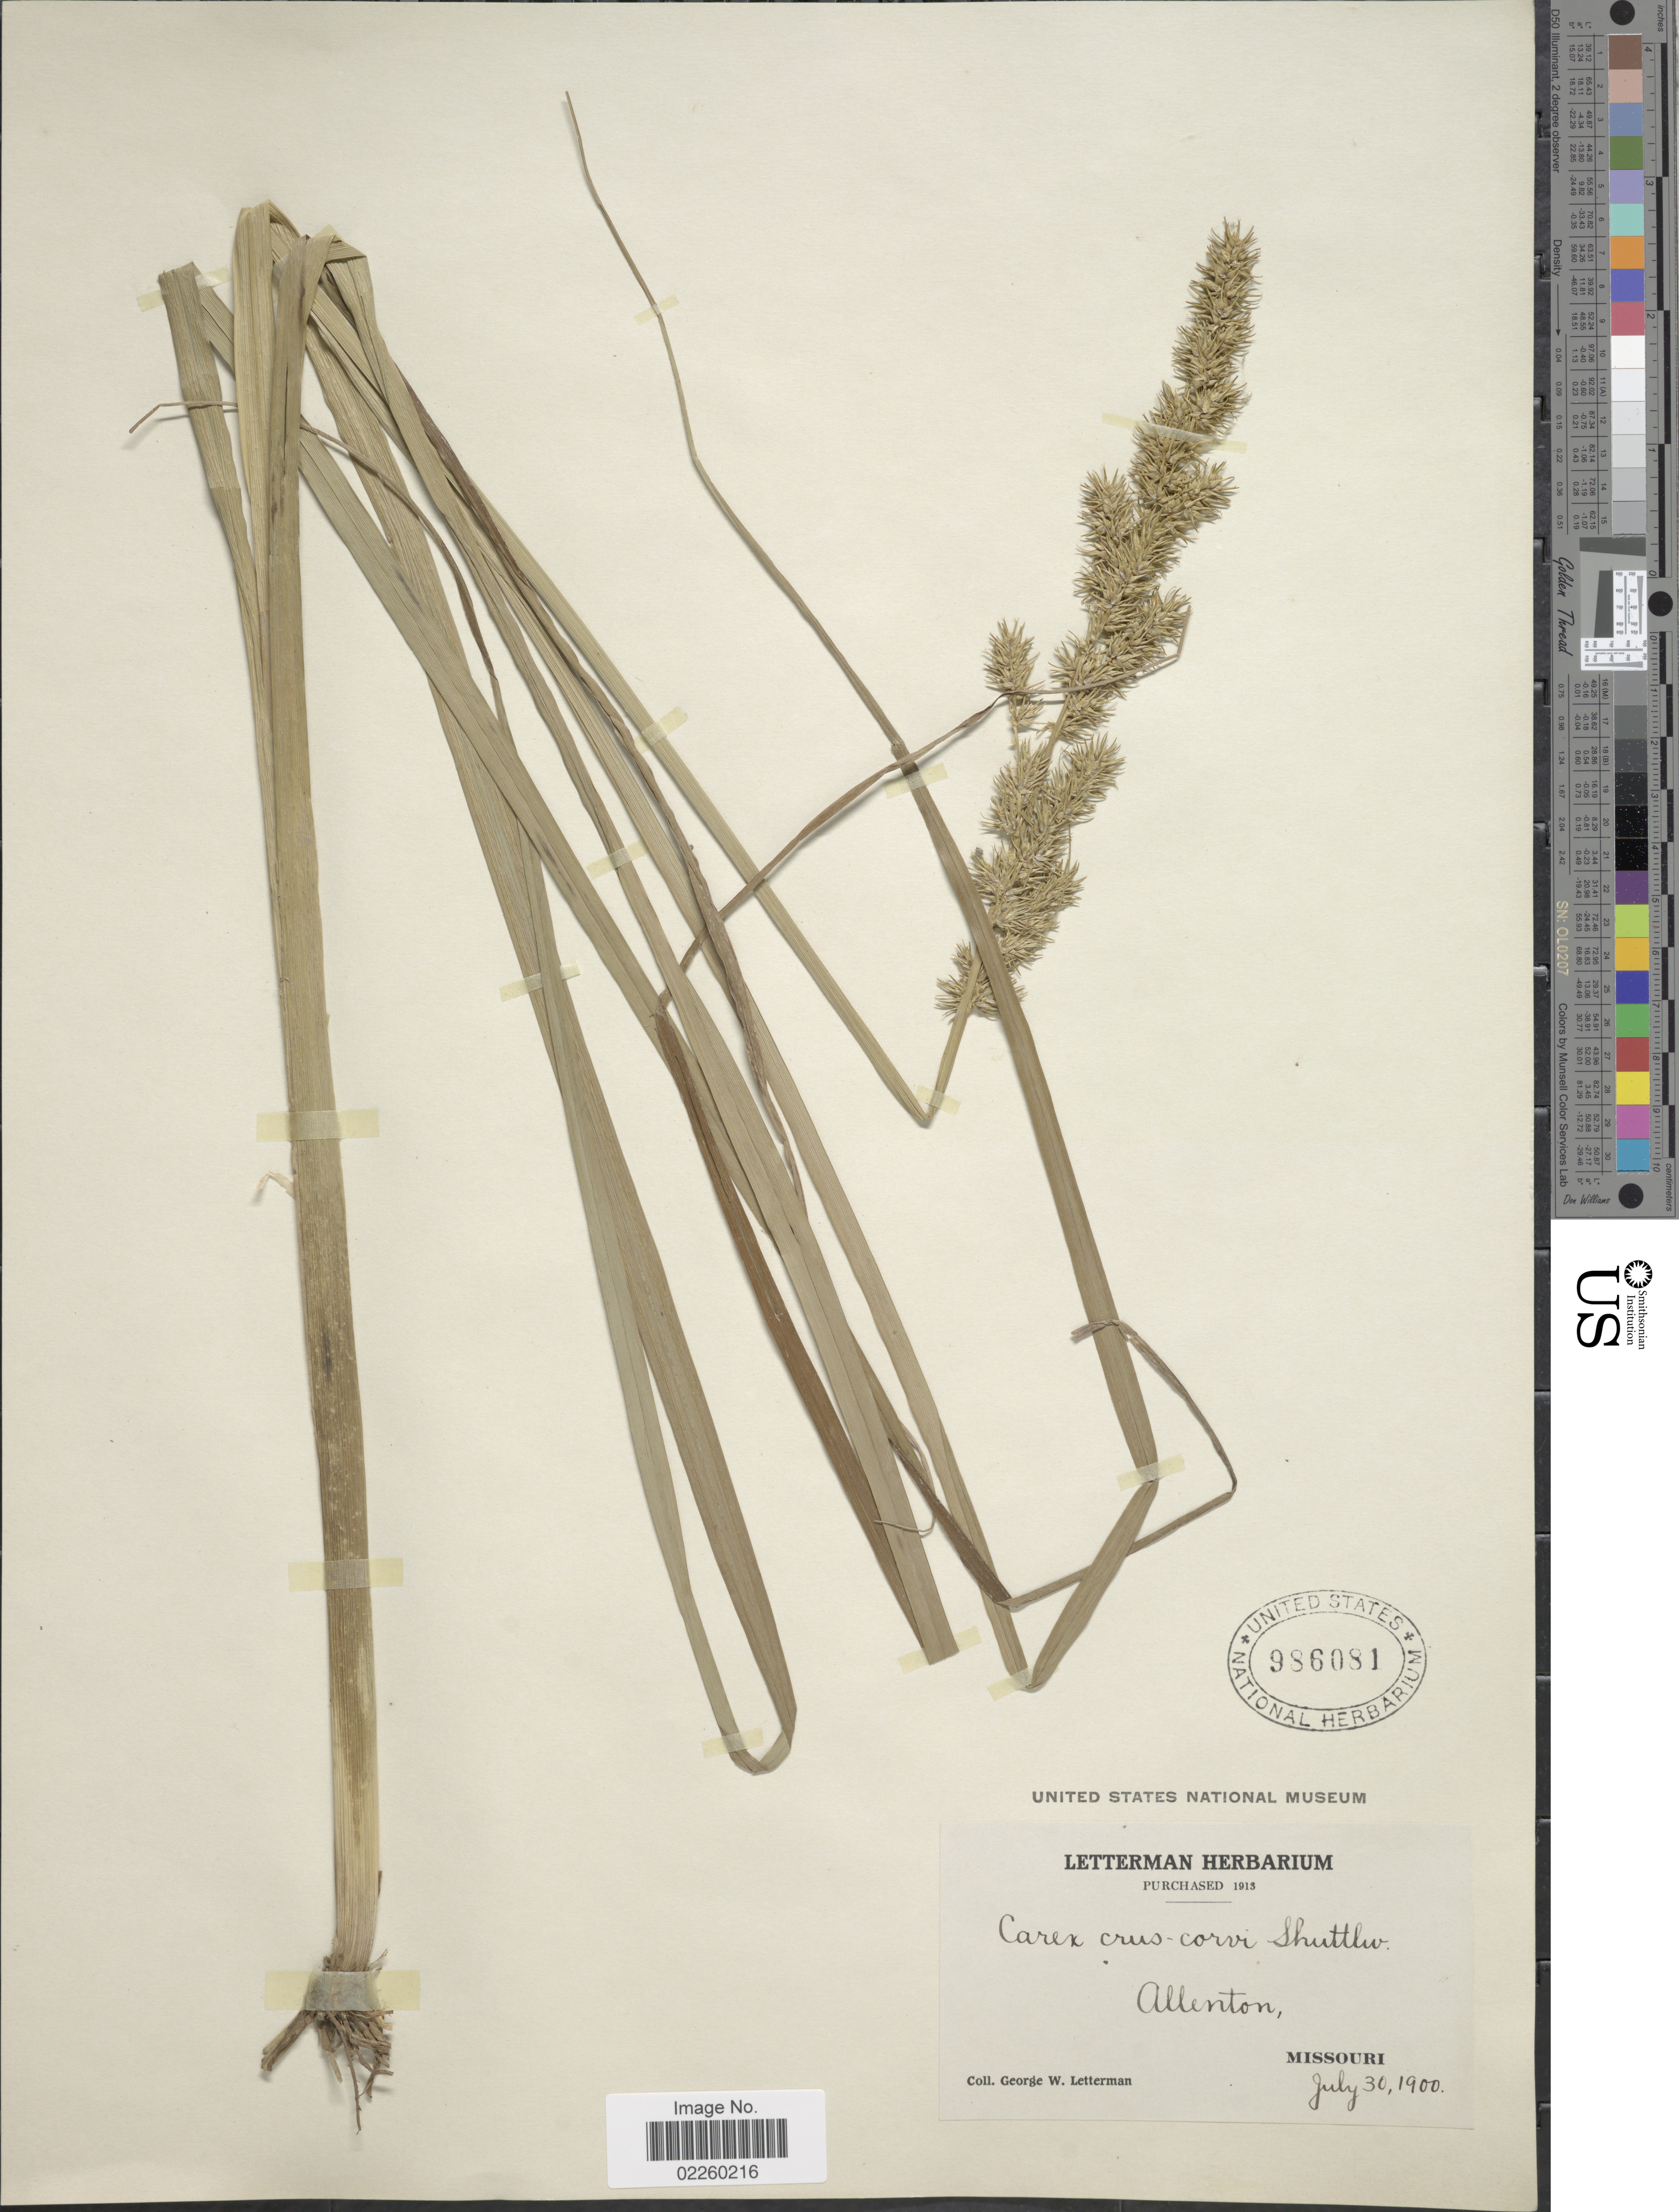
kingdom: Plantae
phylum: Tracheophyta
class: Liliopsida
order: Poales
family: Cyperaceae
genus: Carex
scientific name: Carex crus-corvi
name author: Shuttlew. ex Kunze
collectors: G. W. Letterman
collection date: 1900-07-30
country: United States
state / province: Missouri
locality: Allenton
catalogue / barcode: US 986081